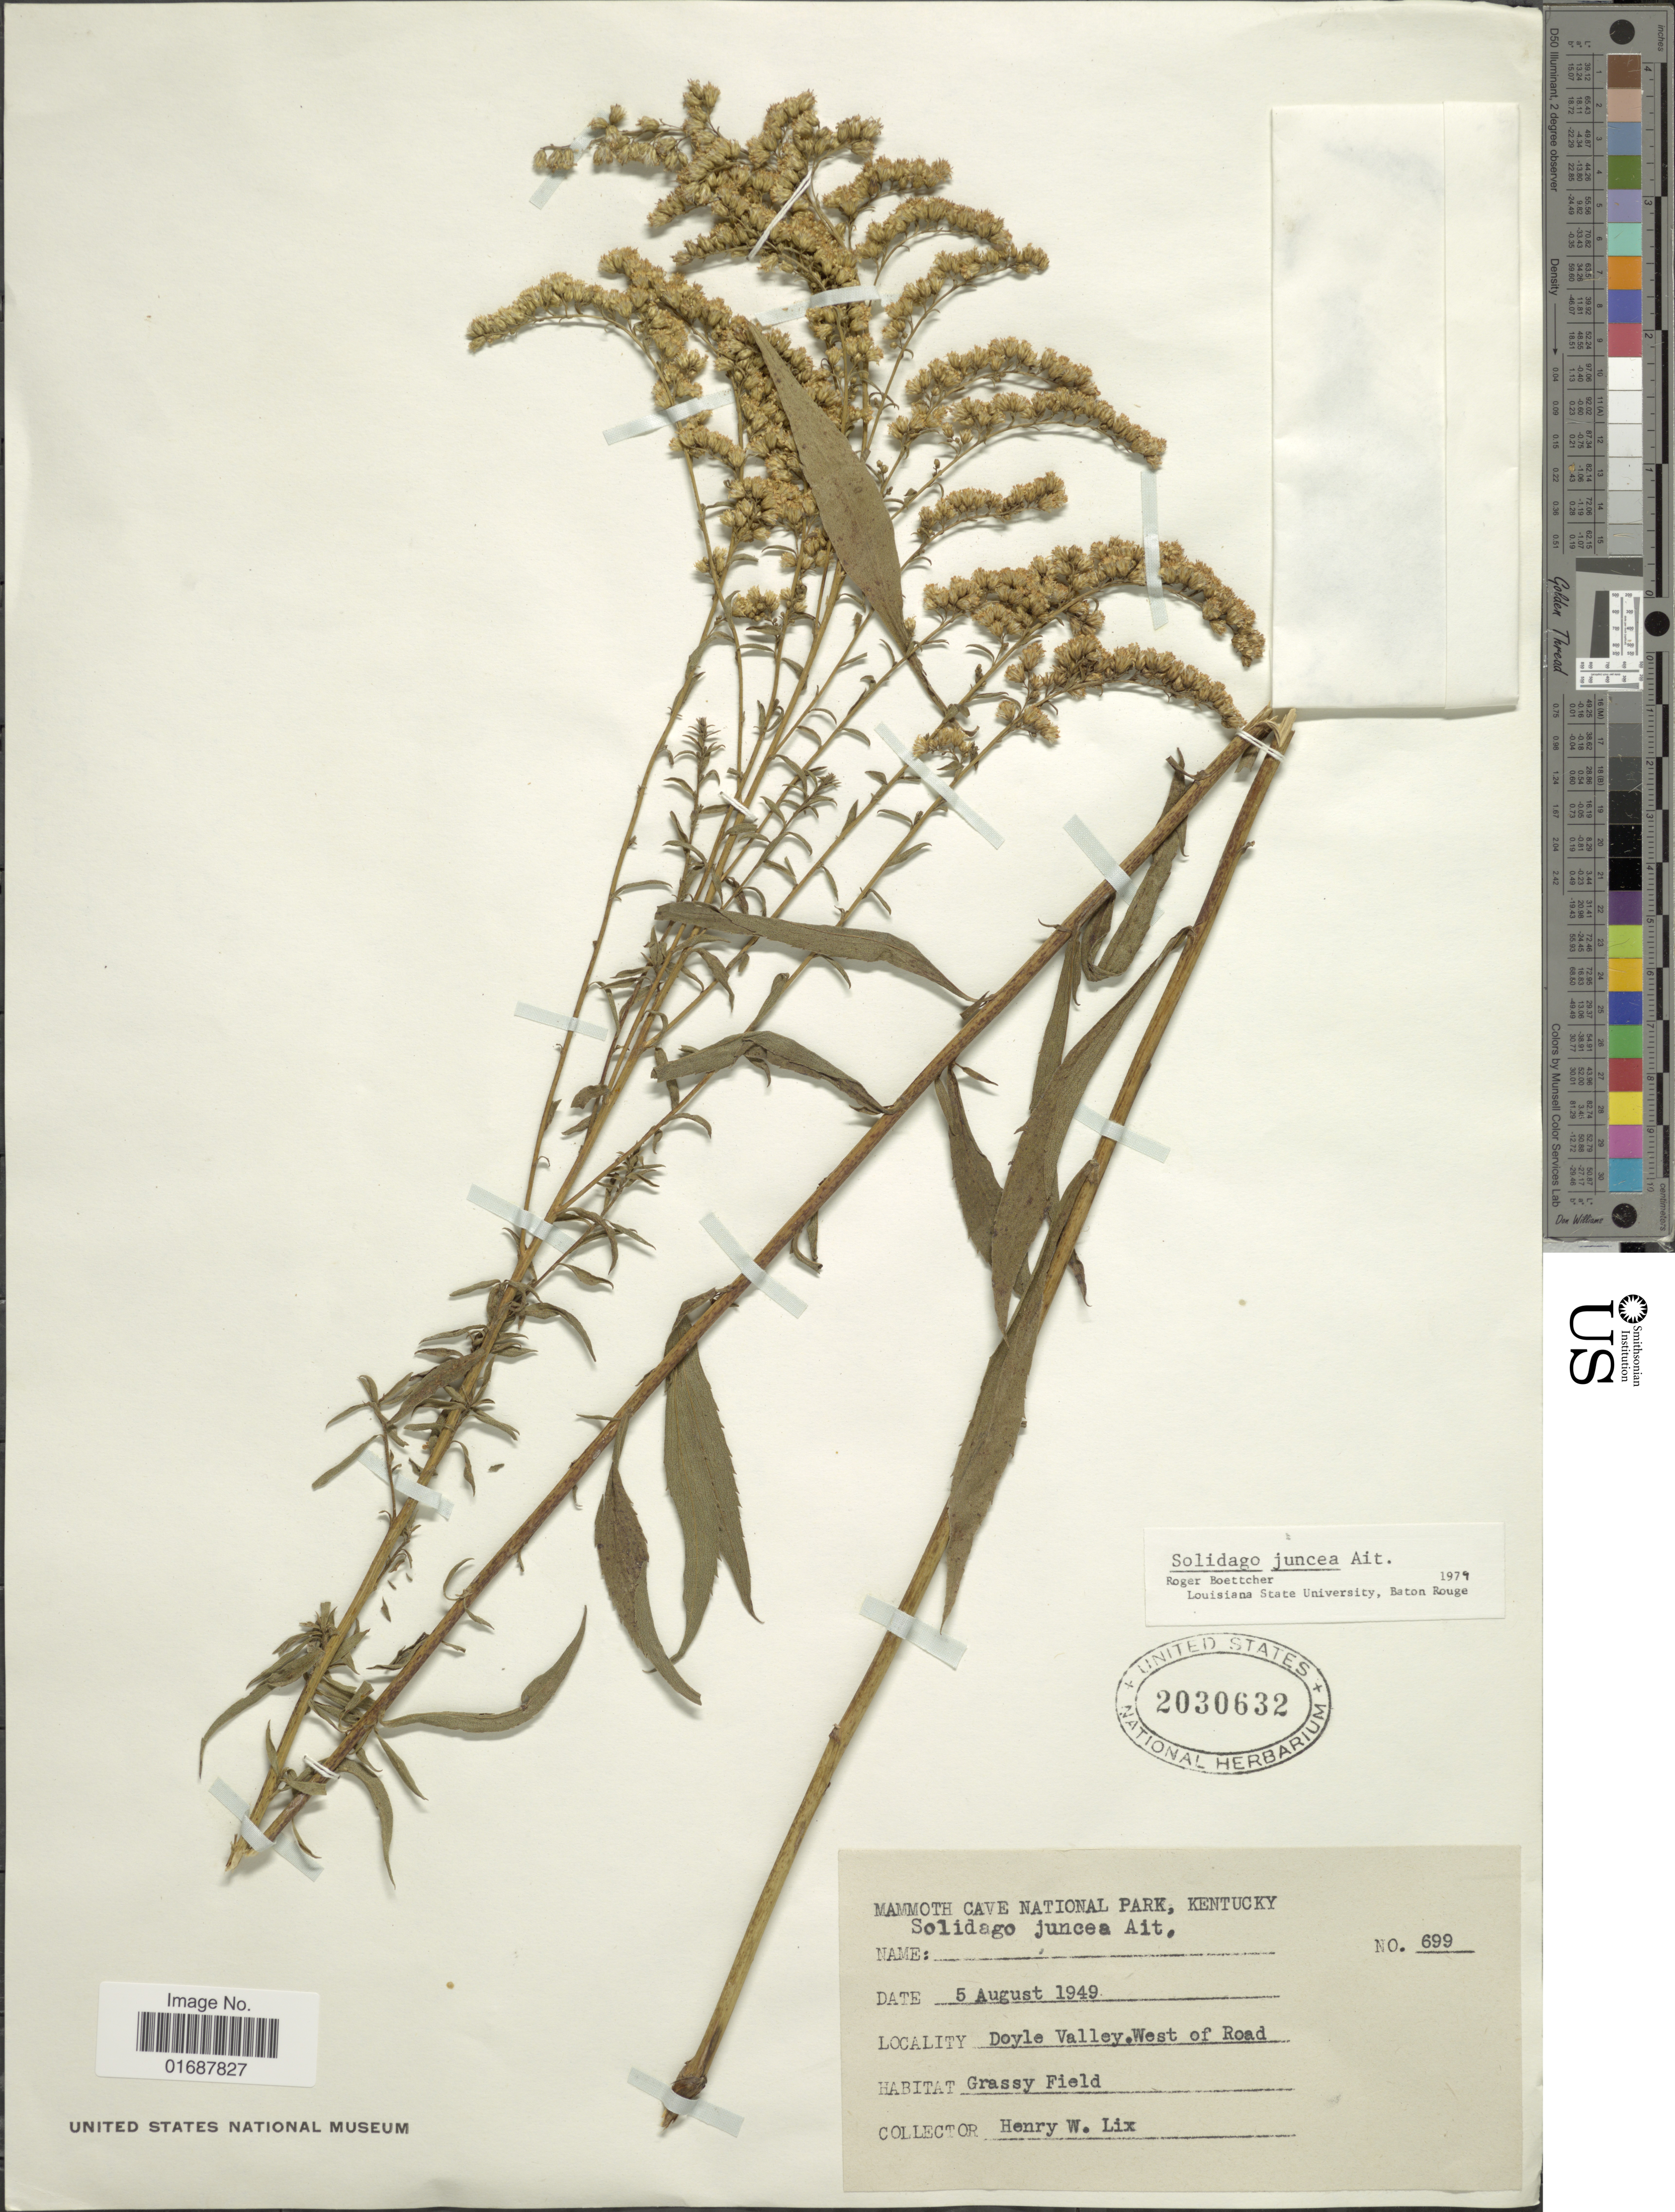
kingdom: Plantae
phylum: Tracheophyta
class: Magnoliopsida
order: Asterales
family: Asteraceae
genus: Solidago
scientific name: Solidago juncea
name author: Aiton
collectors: H. W. Lix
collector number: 699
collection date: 1949-08-05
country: United States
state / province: Kentucky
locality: Mammoth Cave National Park. Doyle Valley. West of Road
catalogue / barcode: US 2030632